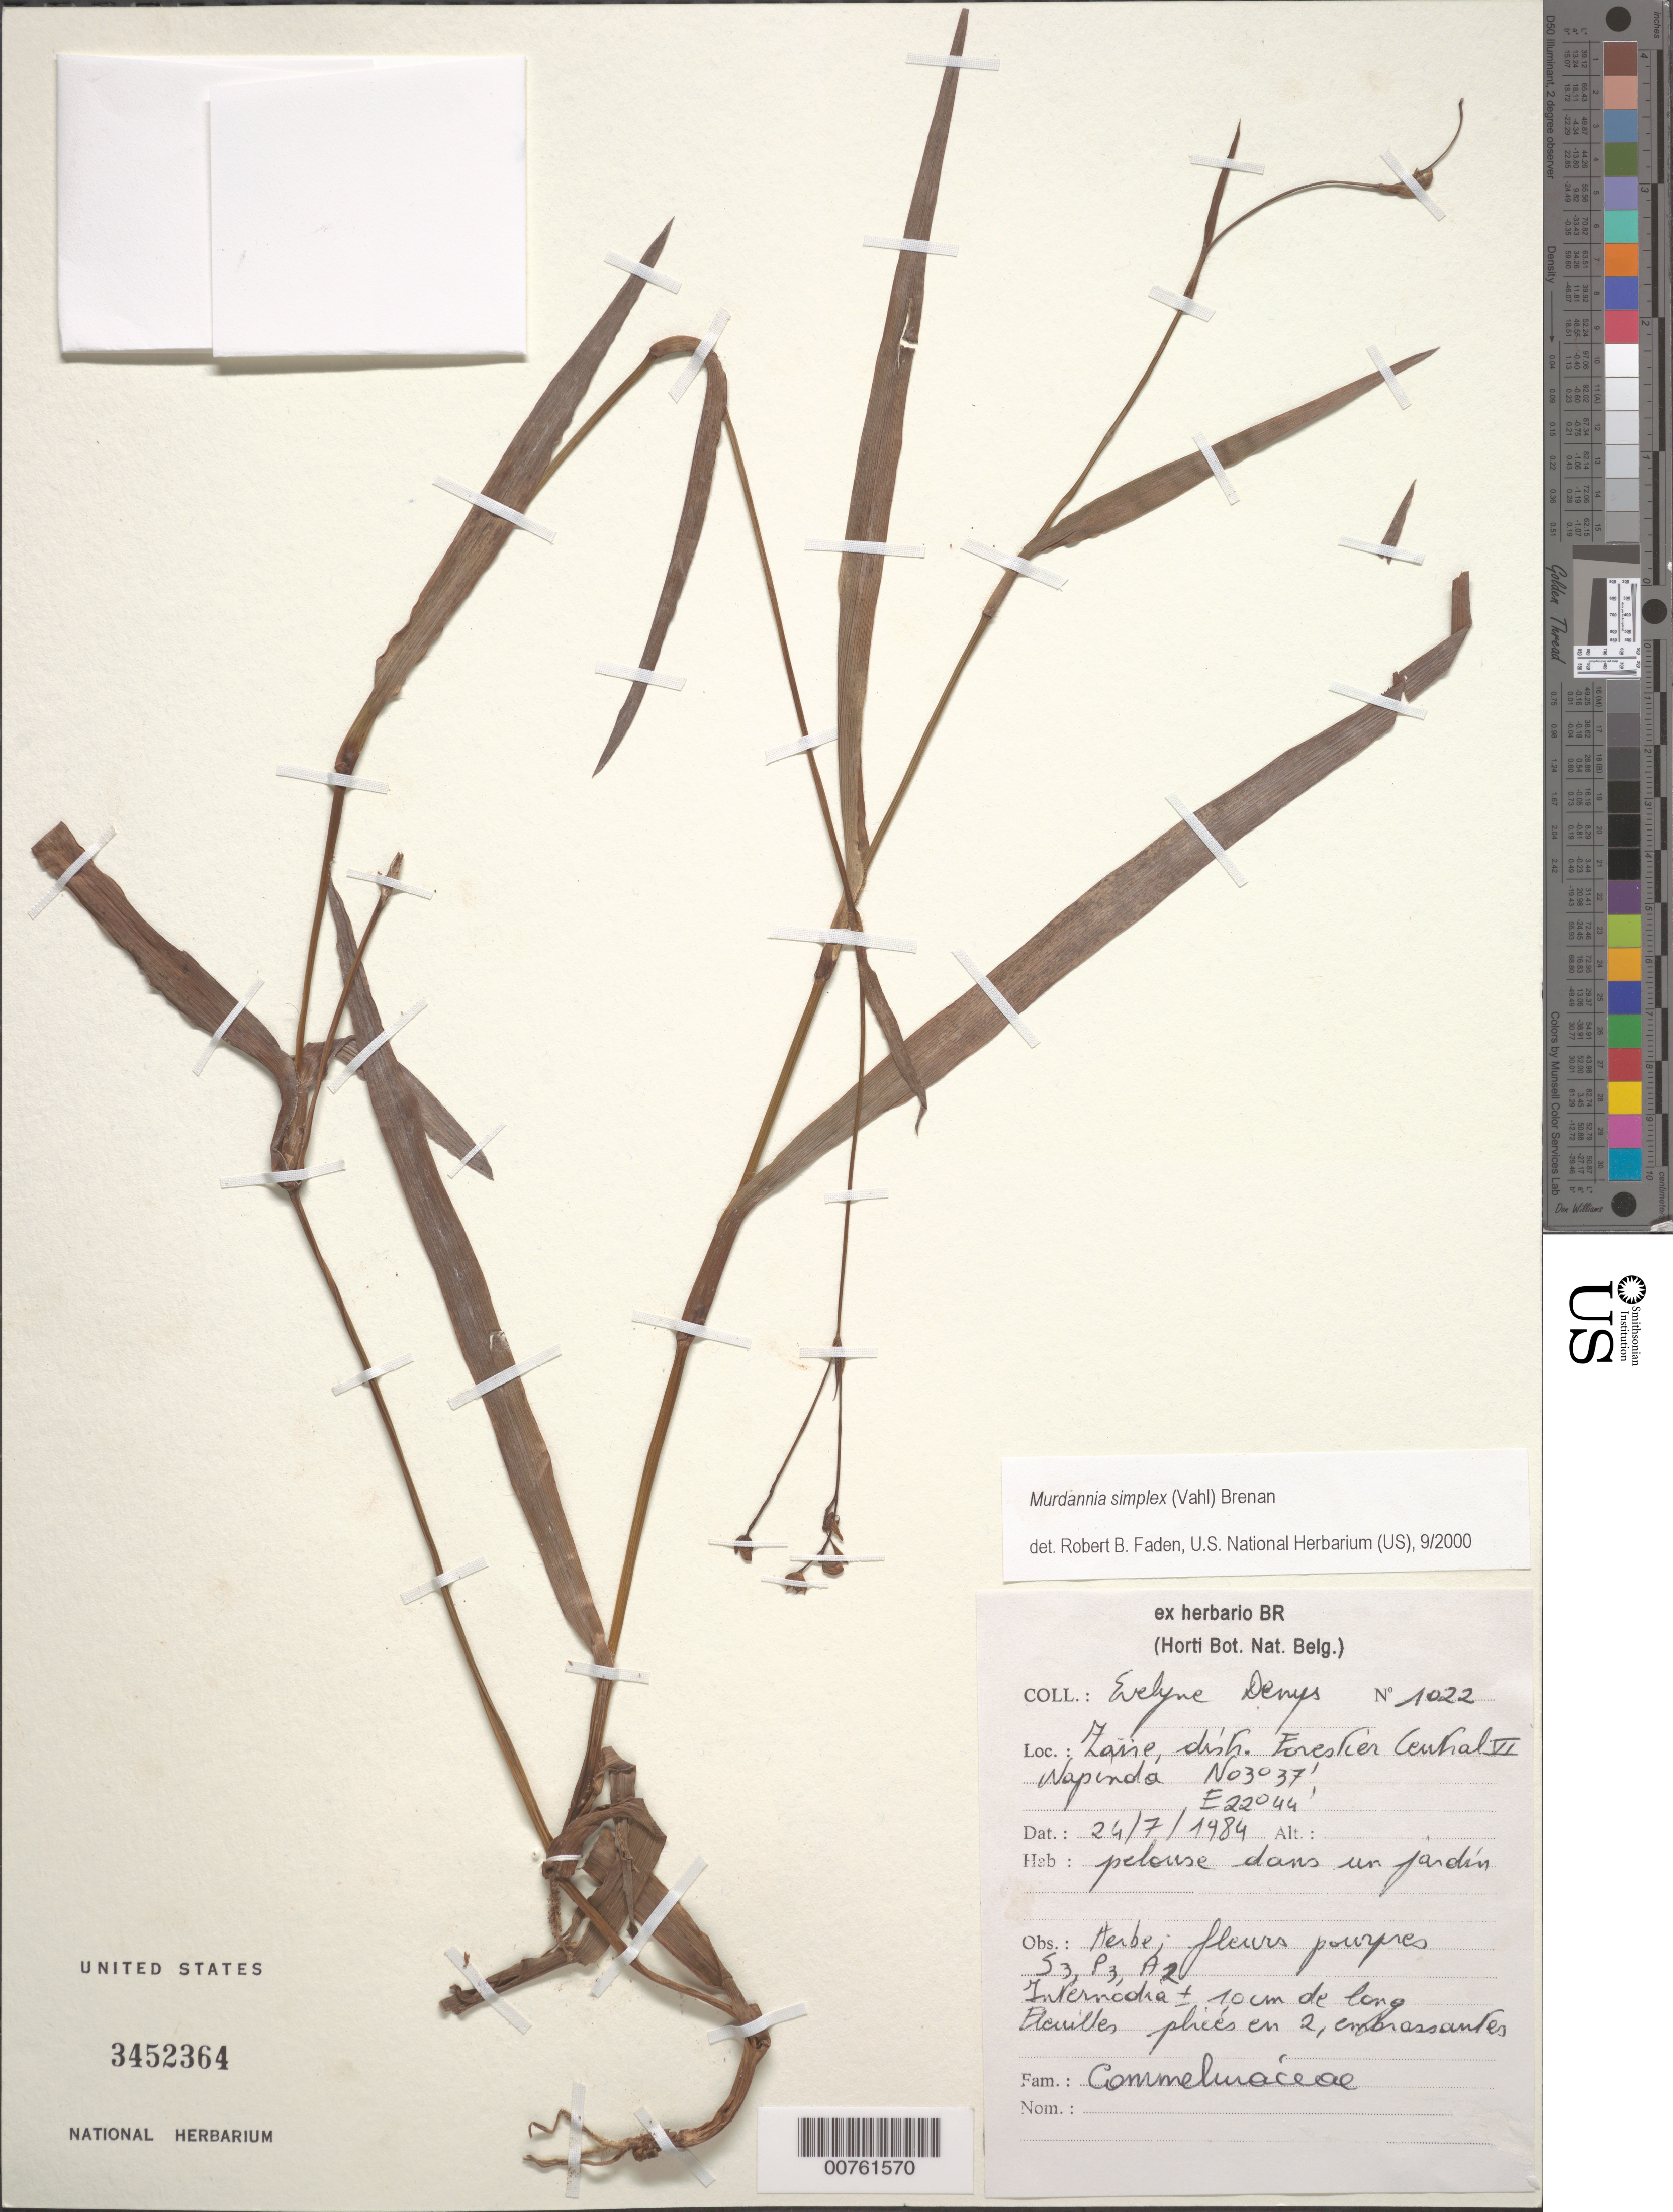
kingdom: Plantae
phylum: Tracheophyta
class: Liliopsida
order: Commelinales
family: Commelinaceae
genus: Murdannia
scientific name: Murdannia simplex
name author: (Vahl) Brenan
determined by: Faden, Robert B., (US), Smithsonian Institution - National Museum of Natural History (UNITED STATES)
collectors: E. Denys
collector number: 1022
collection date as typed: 24 Jul 1984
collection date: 1984-07-24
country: Congo, Democratic Republic of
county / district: Forestier Central vi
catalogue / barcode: US 3452364